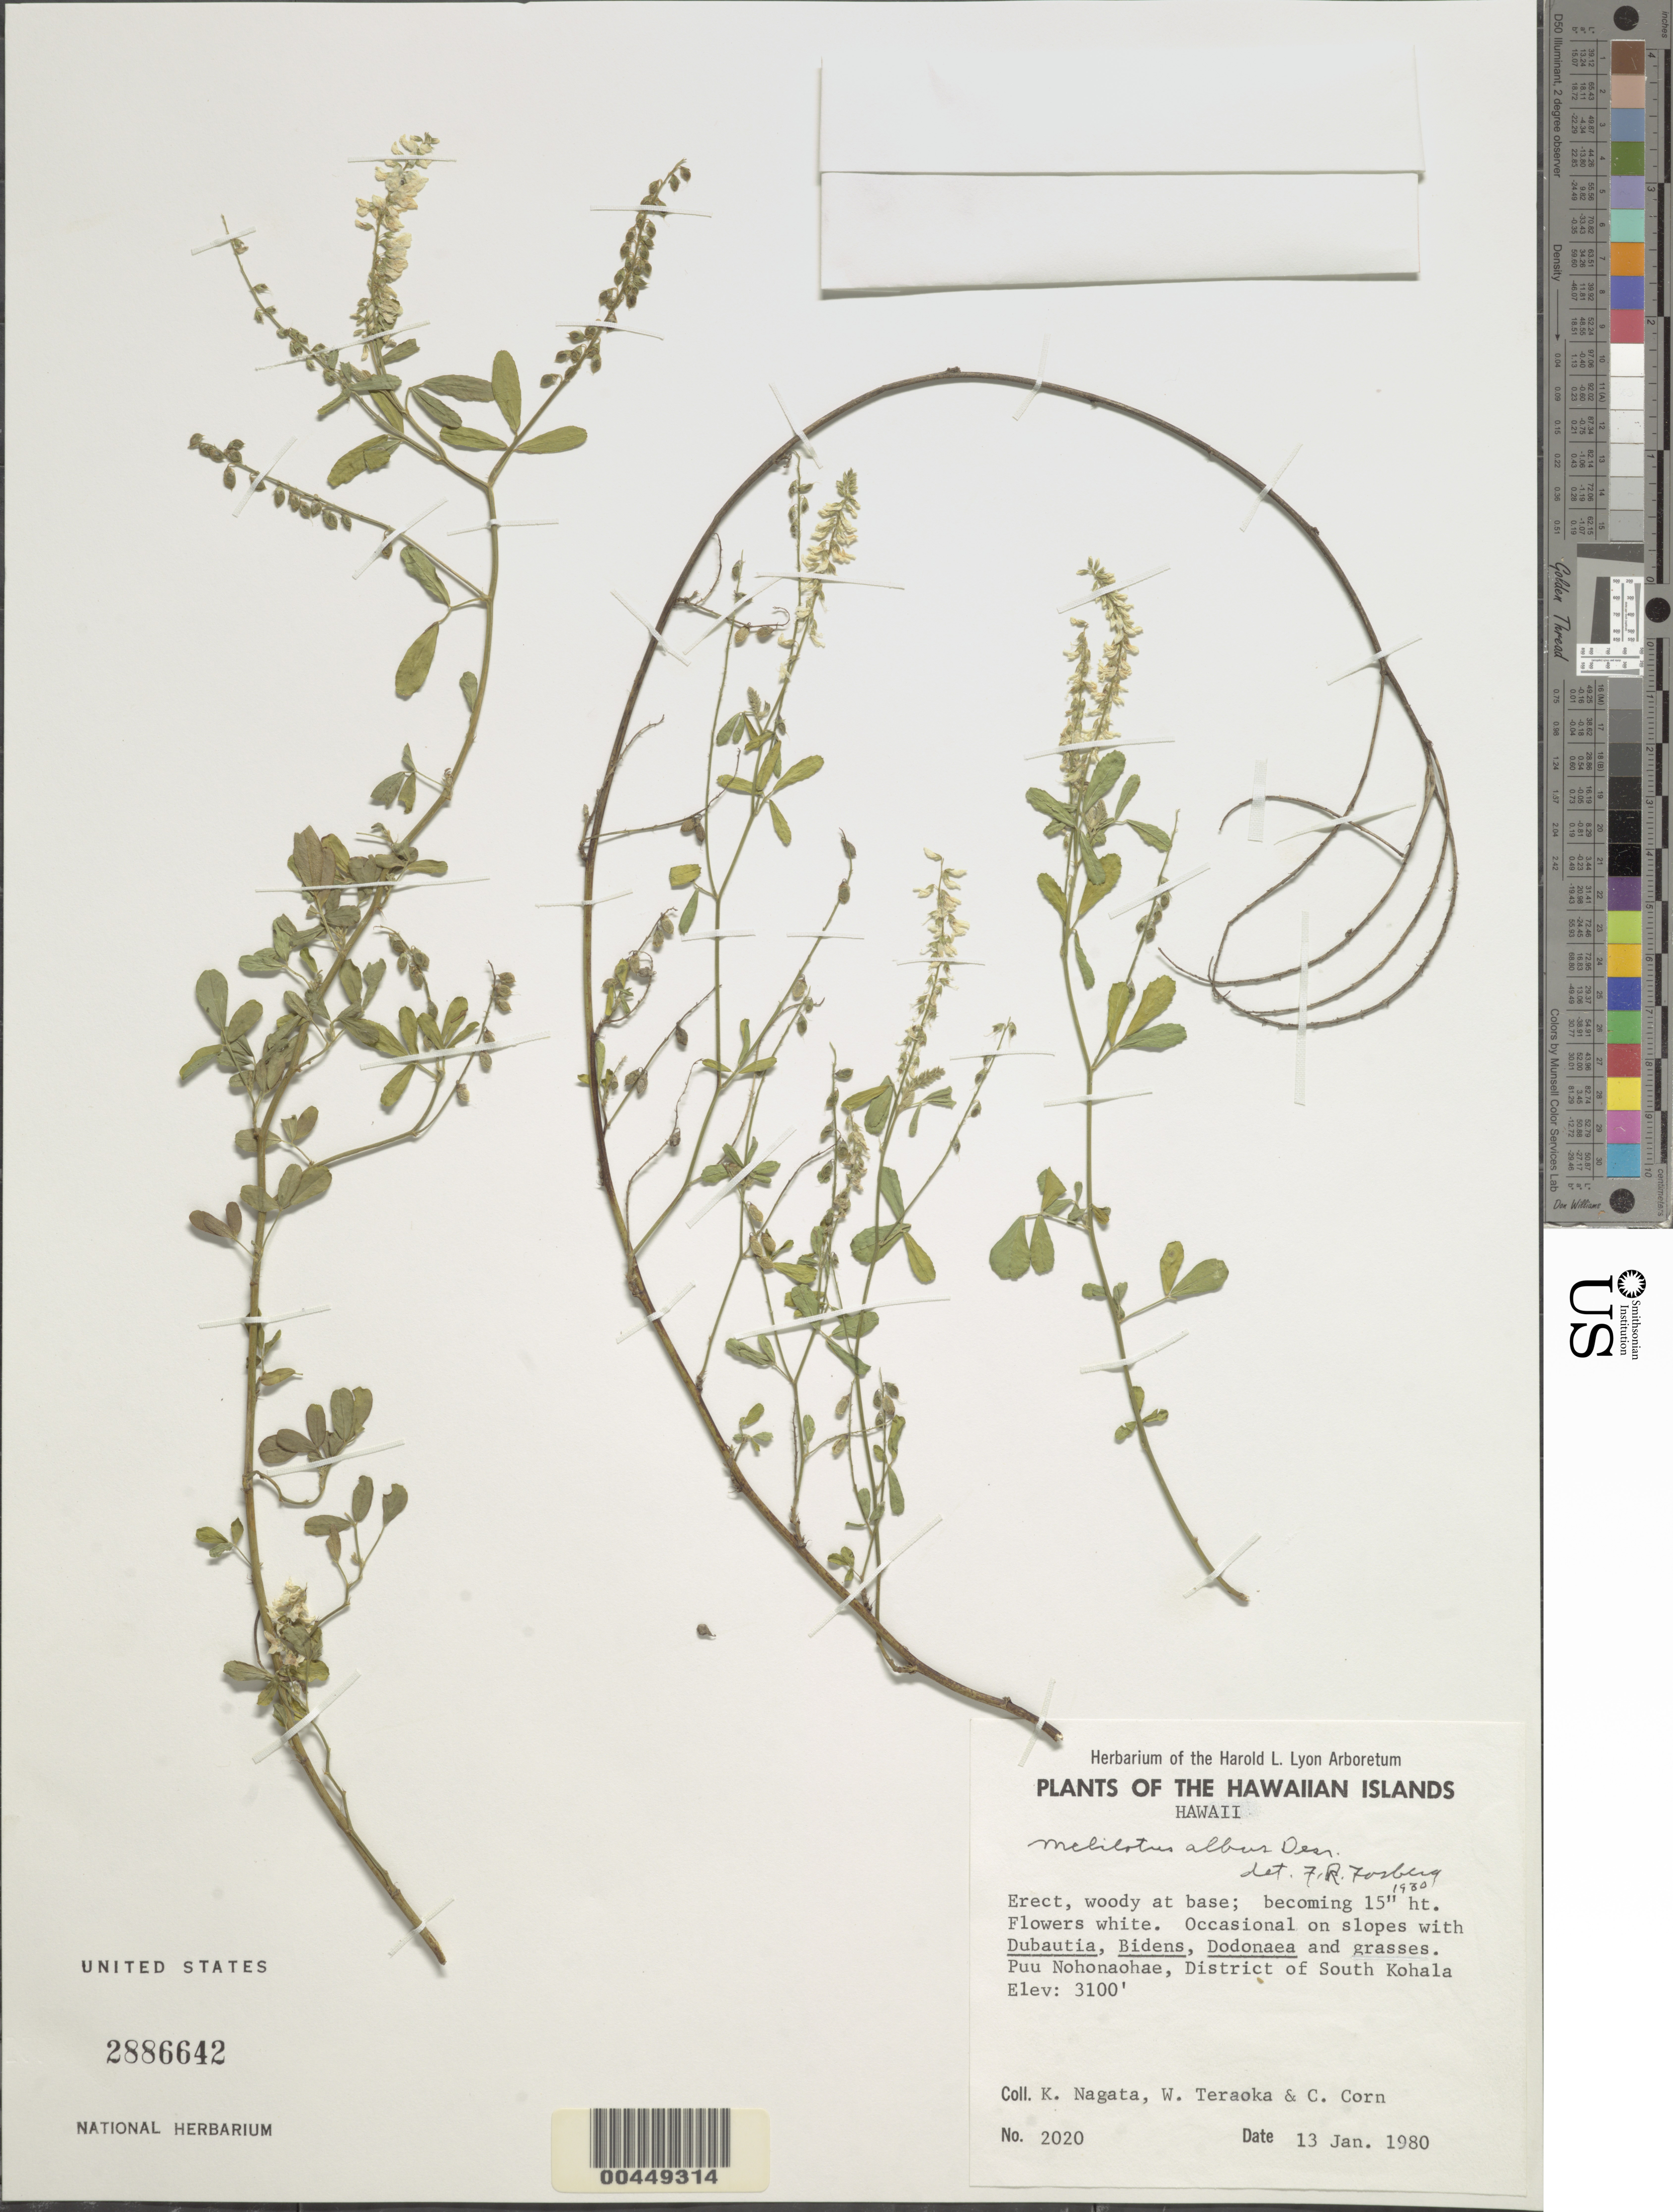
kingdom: Plantae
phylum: Tracheophyta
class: Magnoliopsida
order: Fabales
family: Fabaceae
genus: Melilotus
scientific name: Melilotus albus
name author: Medik.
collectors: K. Nagata, W. Teraoka & C. Corn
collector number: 2020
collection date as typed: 13 Jan 1980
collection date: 1980-01-13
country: United States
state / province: Hawaii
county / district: Hawaii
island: Hawaii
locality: Puu Nohonaohae, S Kohala Dist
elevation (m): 945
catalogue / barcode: US 2886642